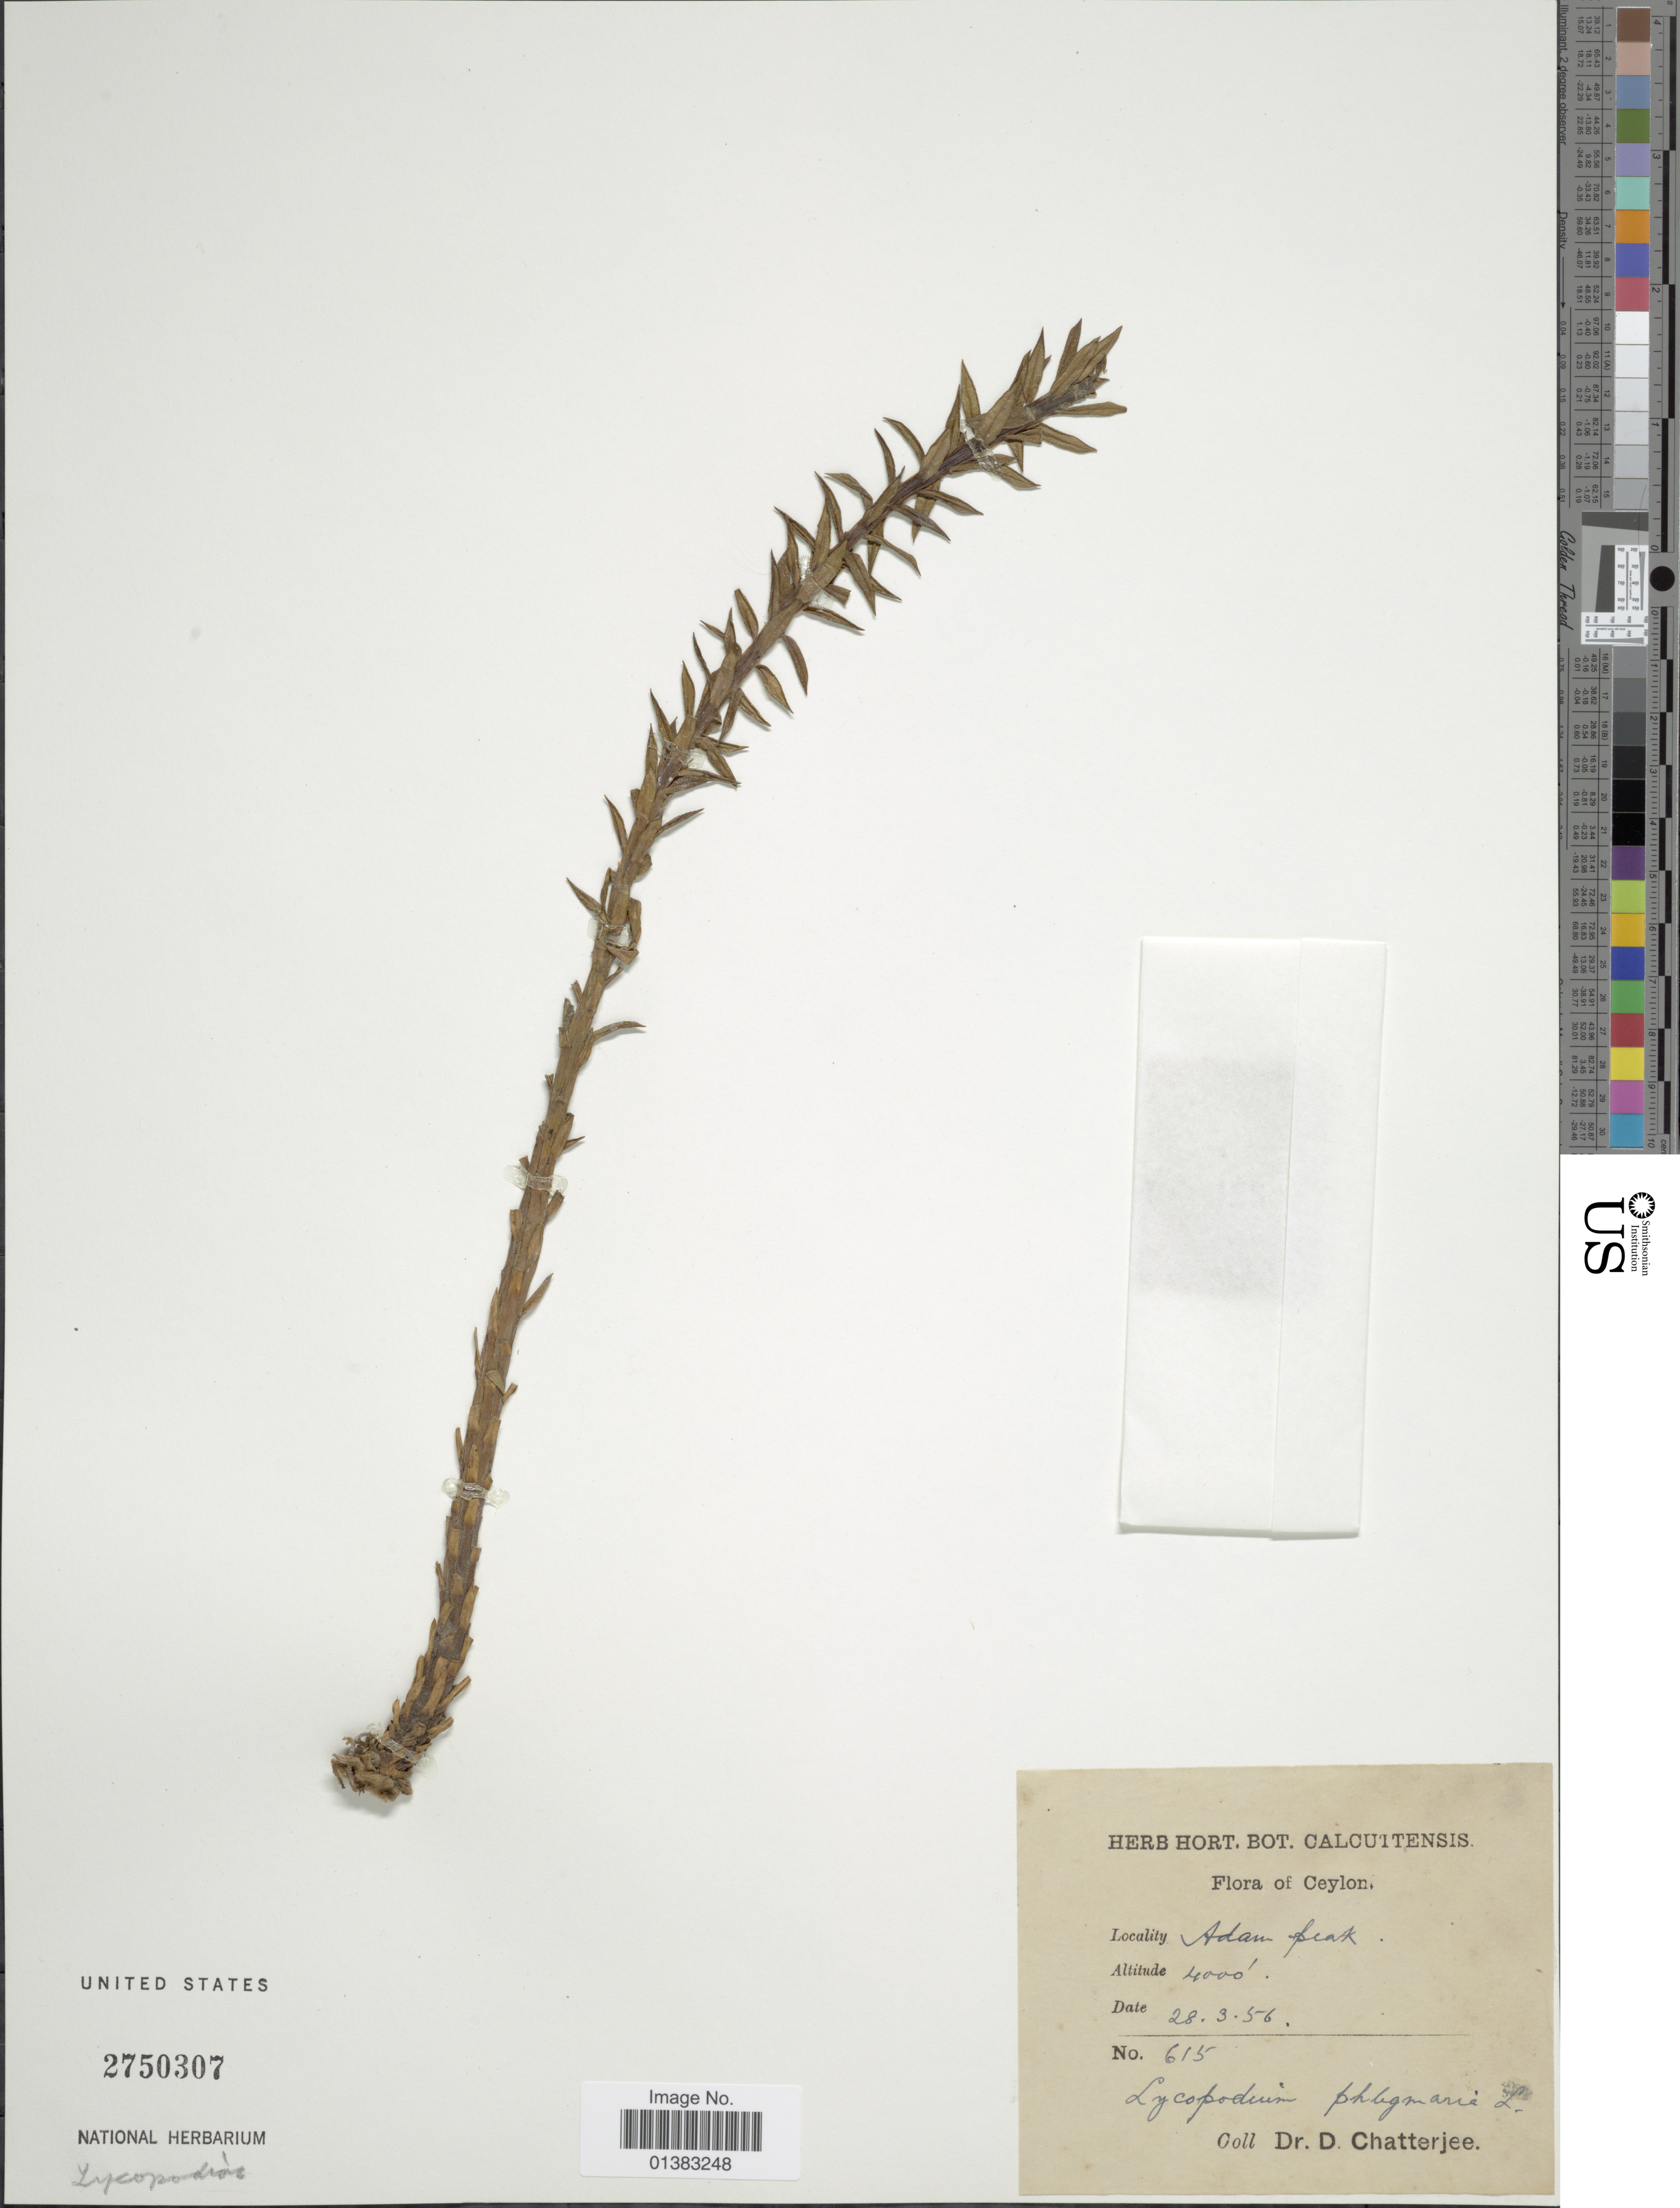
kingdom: Plantae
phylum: Tracheophyta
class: Lycopodiopsida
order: Lycopodiales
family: Lycopodiaceae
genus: Phlegmariurus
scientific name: Phlegmariurus phlegmaria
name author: (L.) Holub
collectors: D. Chatterjee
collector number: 615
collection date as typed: Transcribed d/m/y: 28/3/56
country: Sri Lanka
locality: Ceylon, Adam peak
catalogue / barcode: US 2750307